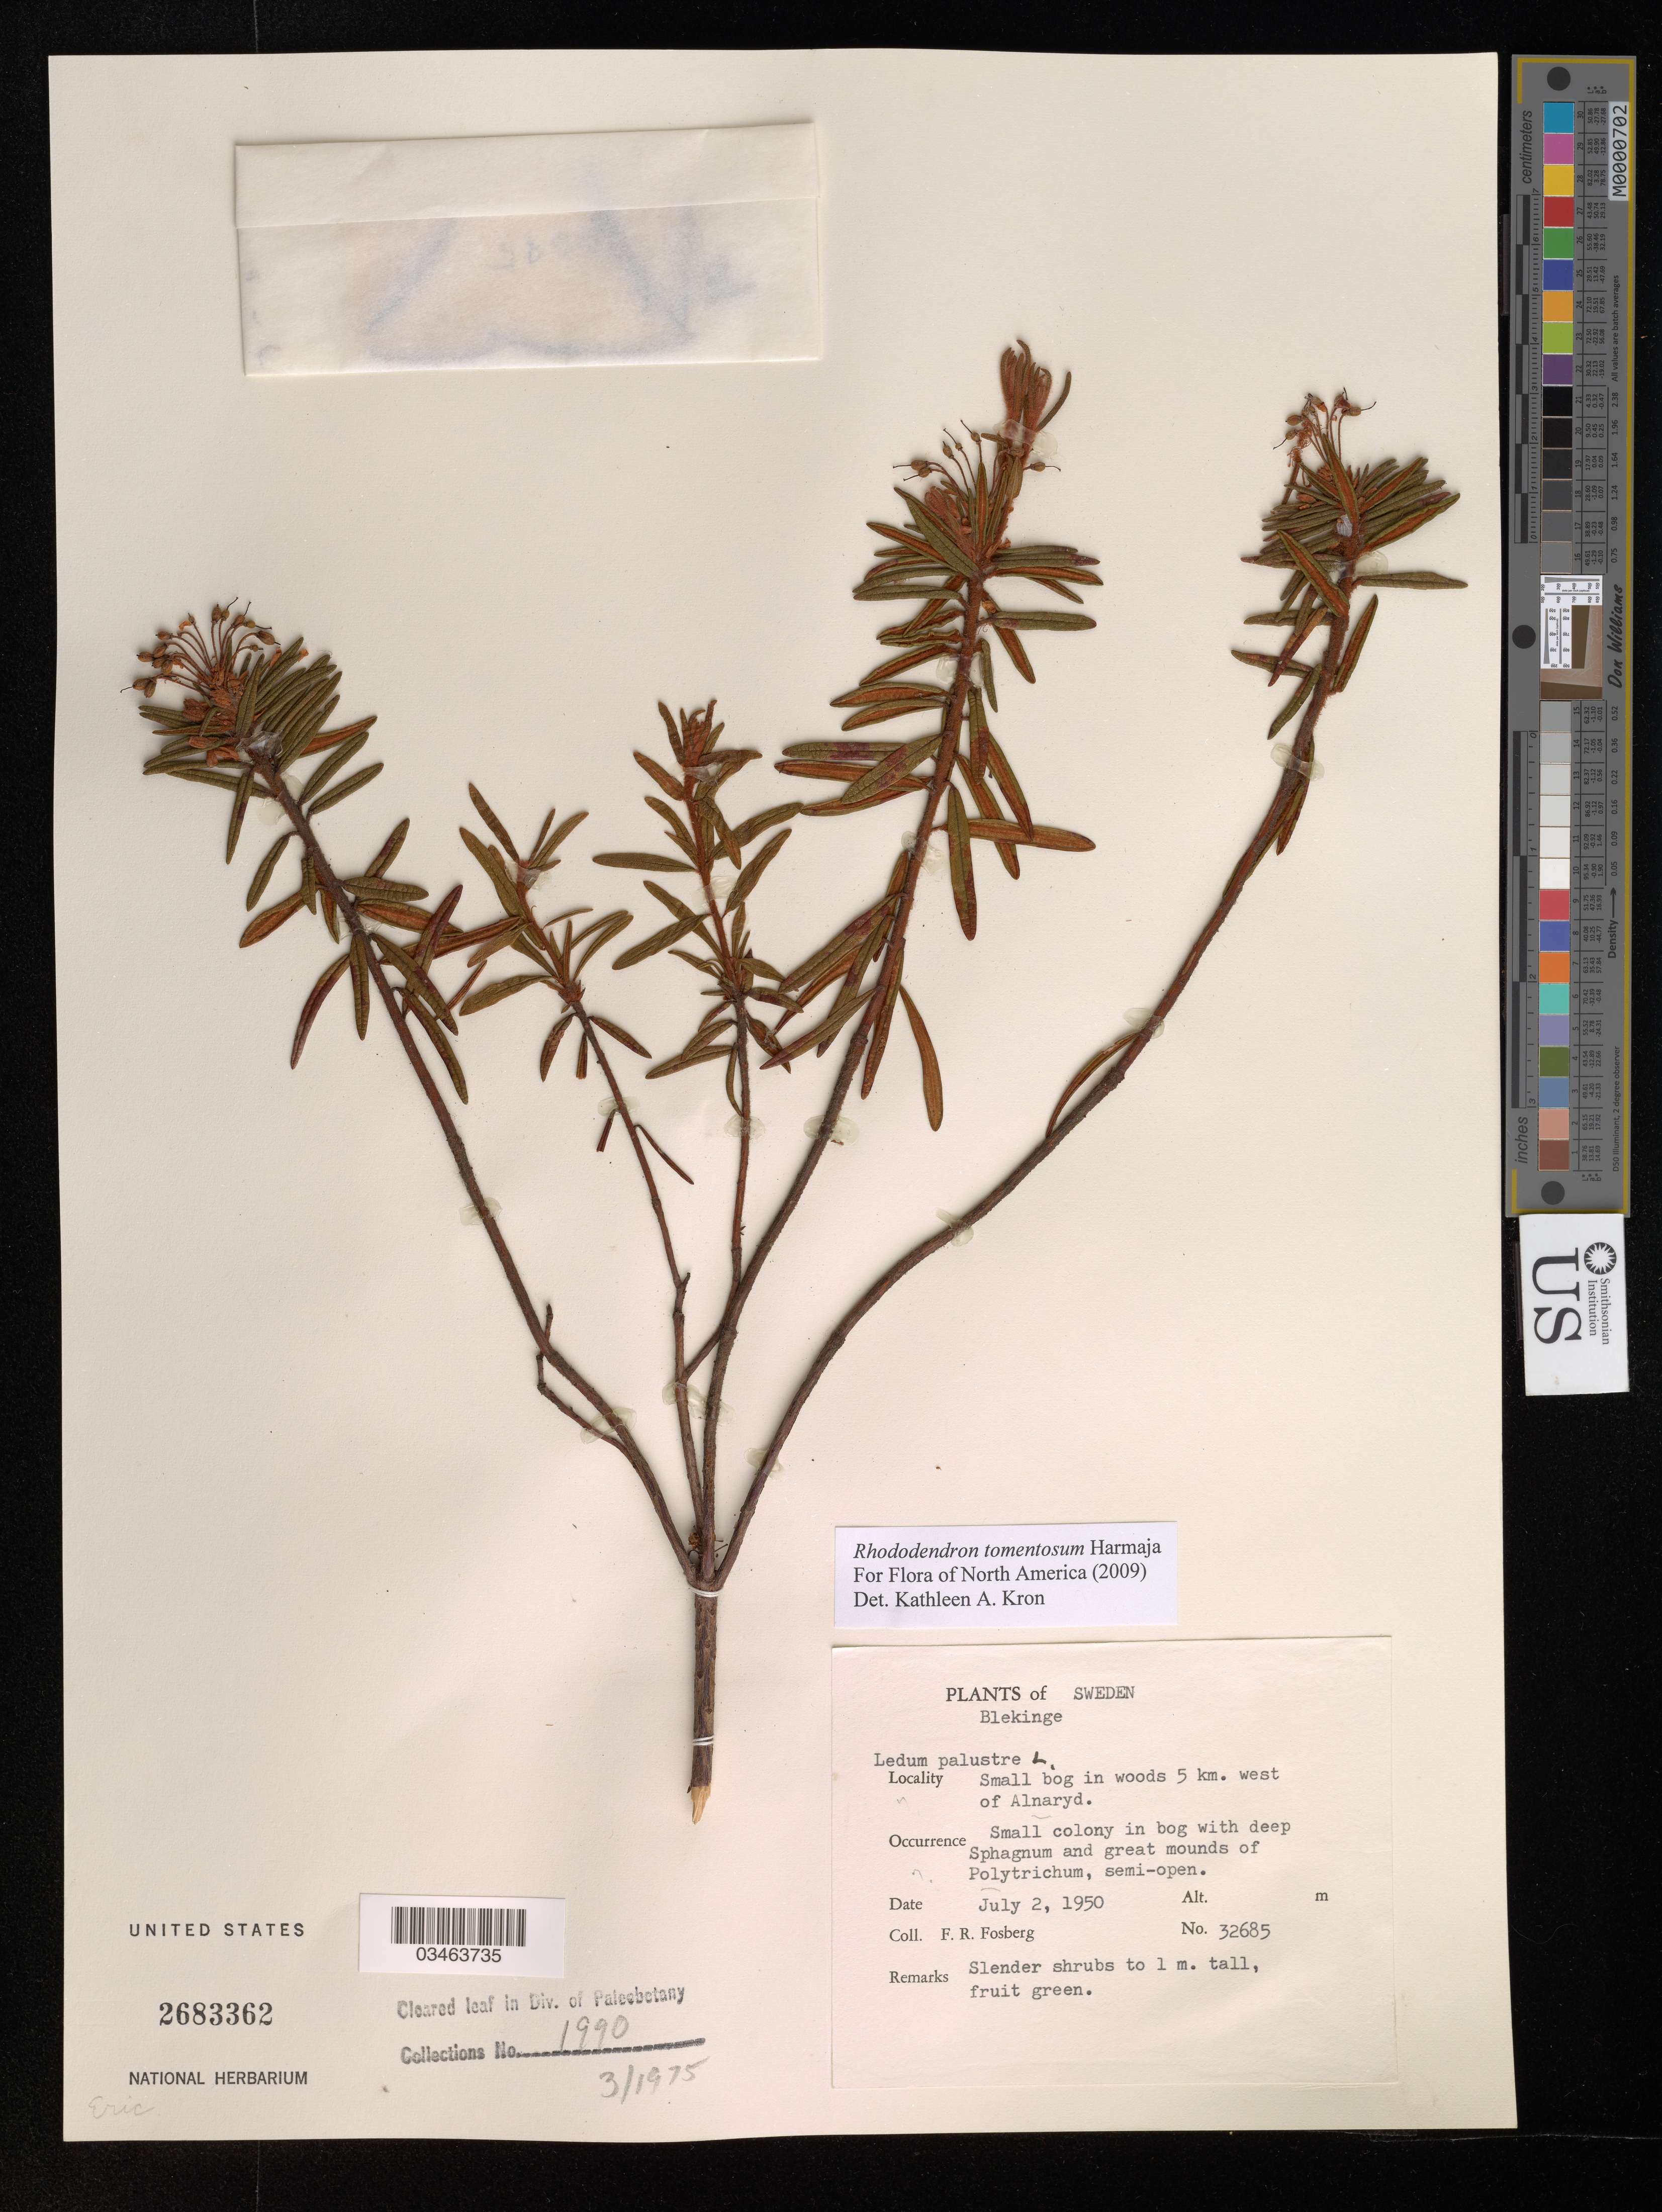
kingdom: Plantae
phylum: Tracheophyta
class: Magnoliopsida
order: Ericales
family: Ericaceae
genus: Rhododendron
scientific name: Rhododendron tomentosum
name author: Harmaja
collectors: F. R. Fosberg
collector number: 32685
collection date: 1950-07-02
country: Sweden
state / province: Blekinge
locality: Small bog in woods 5 km. west of Alnaryd.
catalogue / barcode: US 2683362